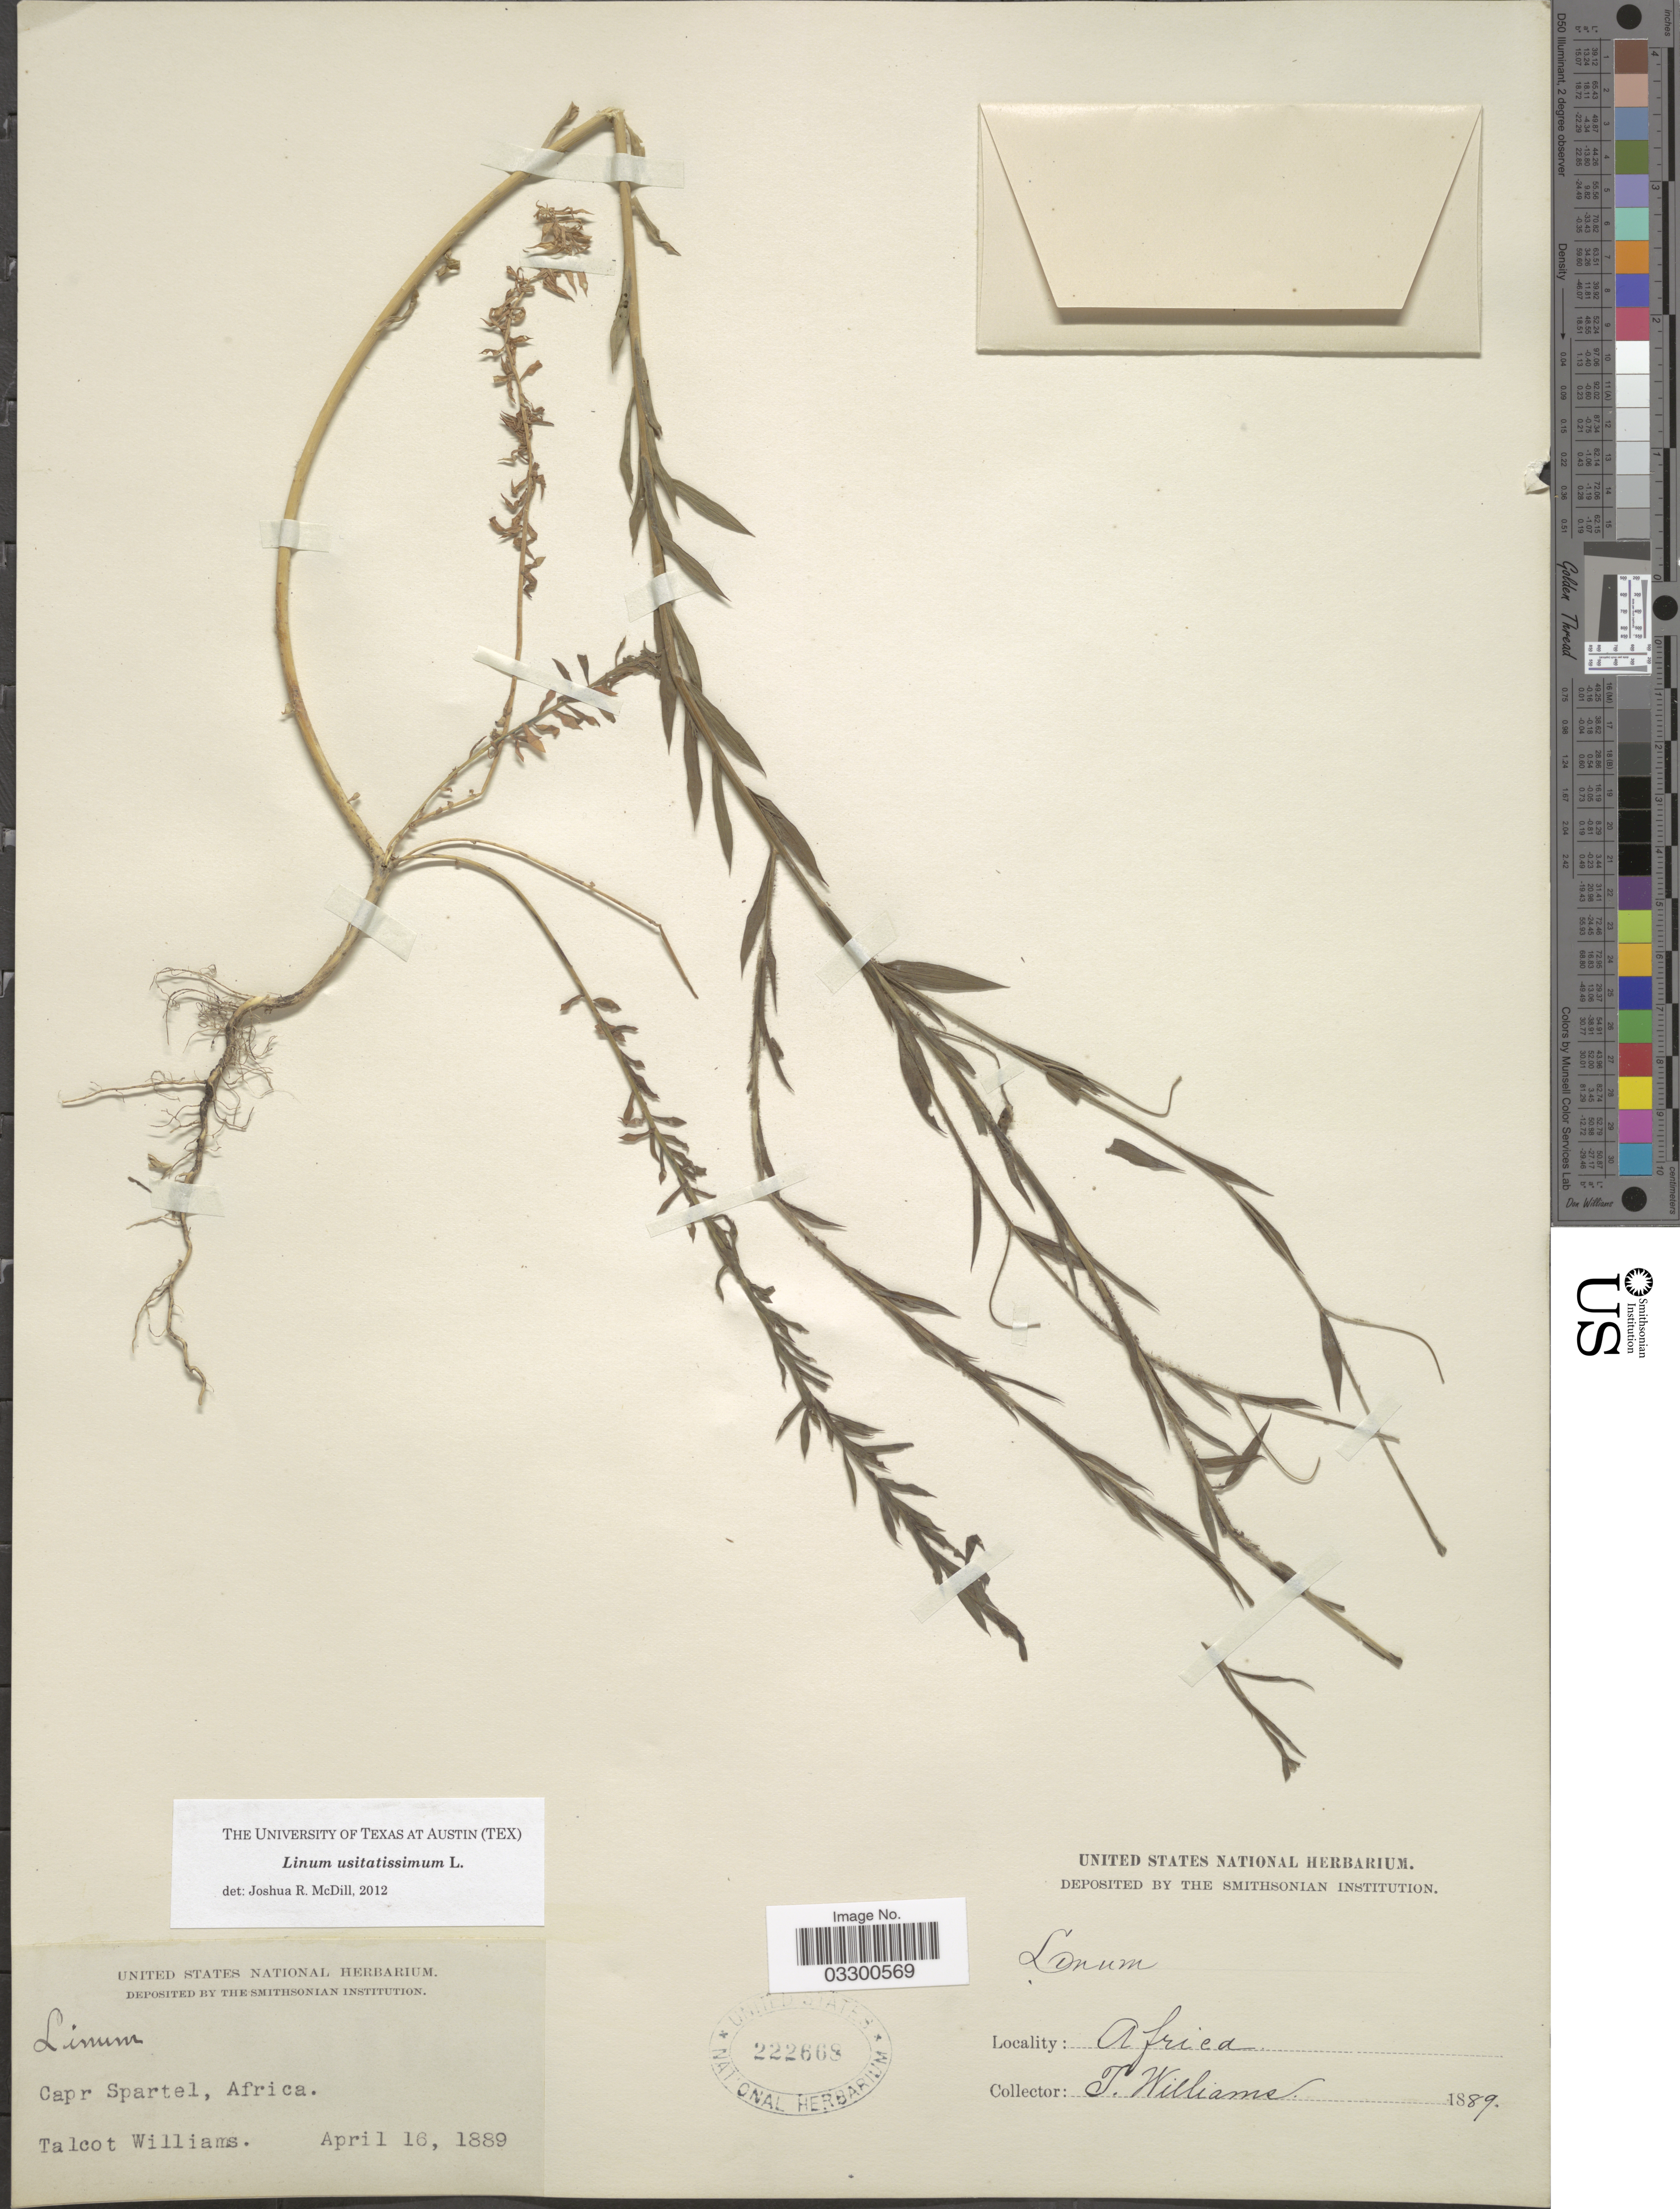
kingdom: Plantae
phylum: Tracheophyta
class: Magnoliopsida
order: Malpighiales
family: Linaceae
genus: Linum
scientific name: Linum usitatissimum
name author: L.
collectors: T. Williams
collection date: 1889-04-16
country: Morocco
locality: Cape Spartel, Africa.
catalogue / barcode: US 222668